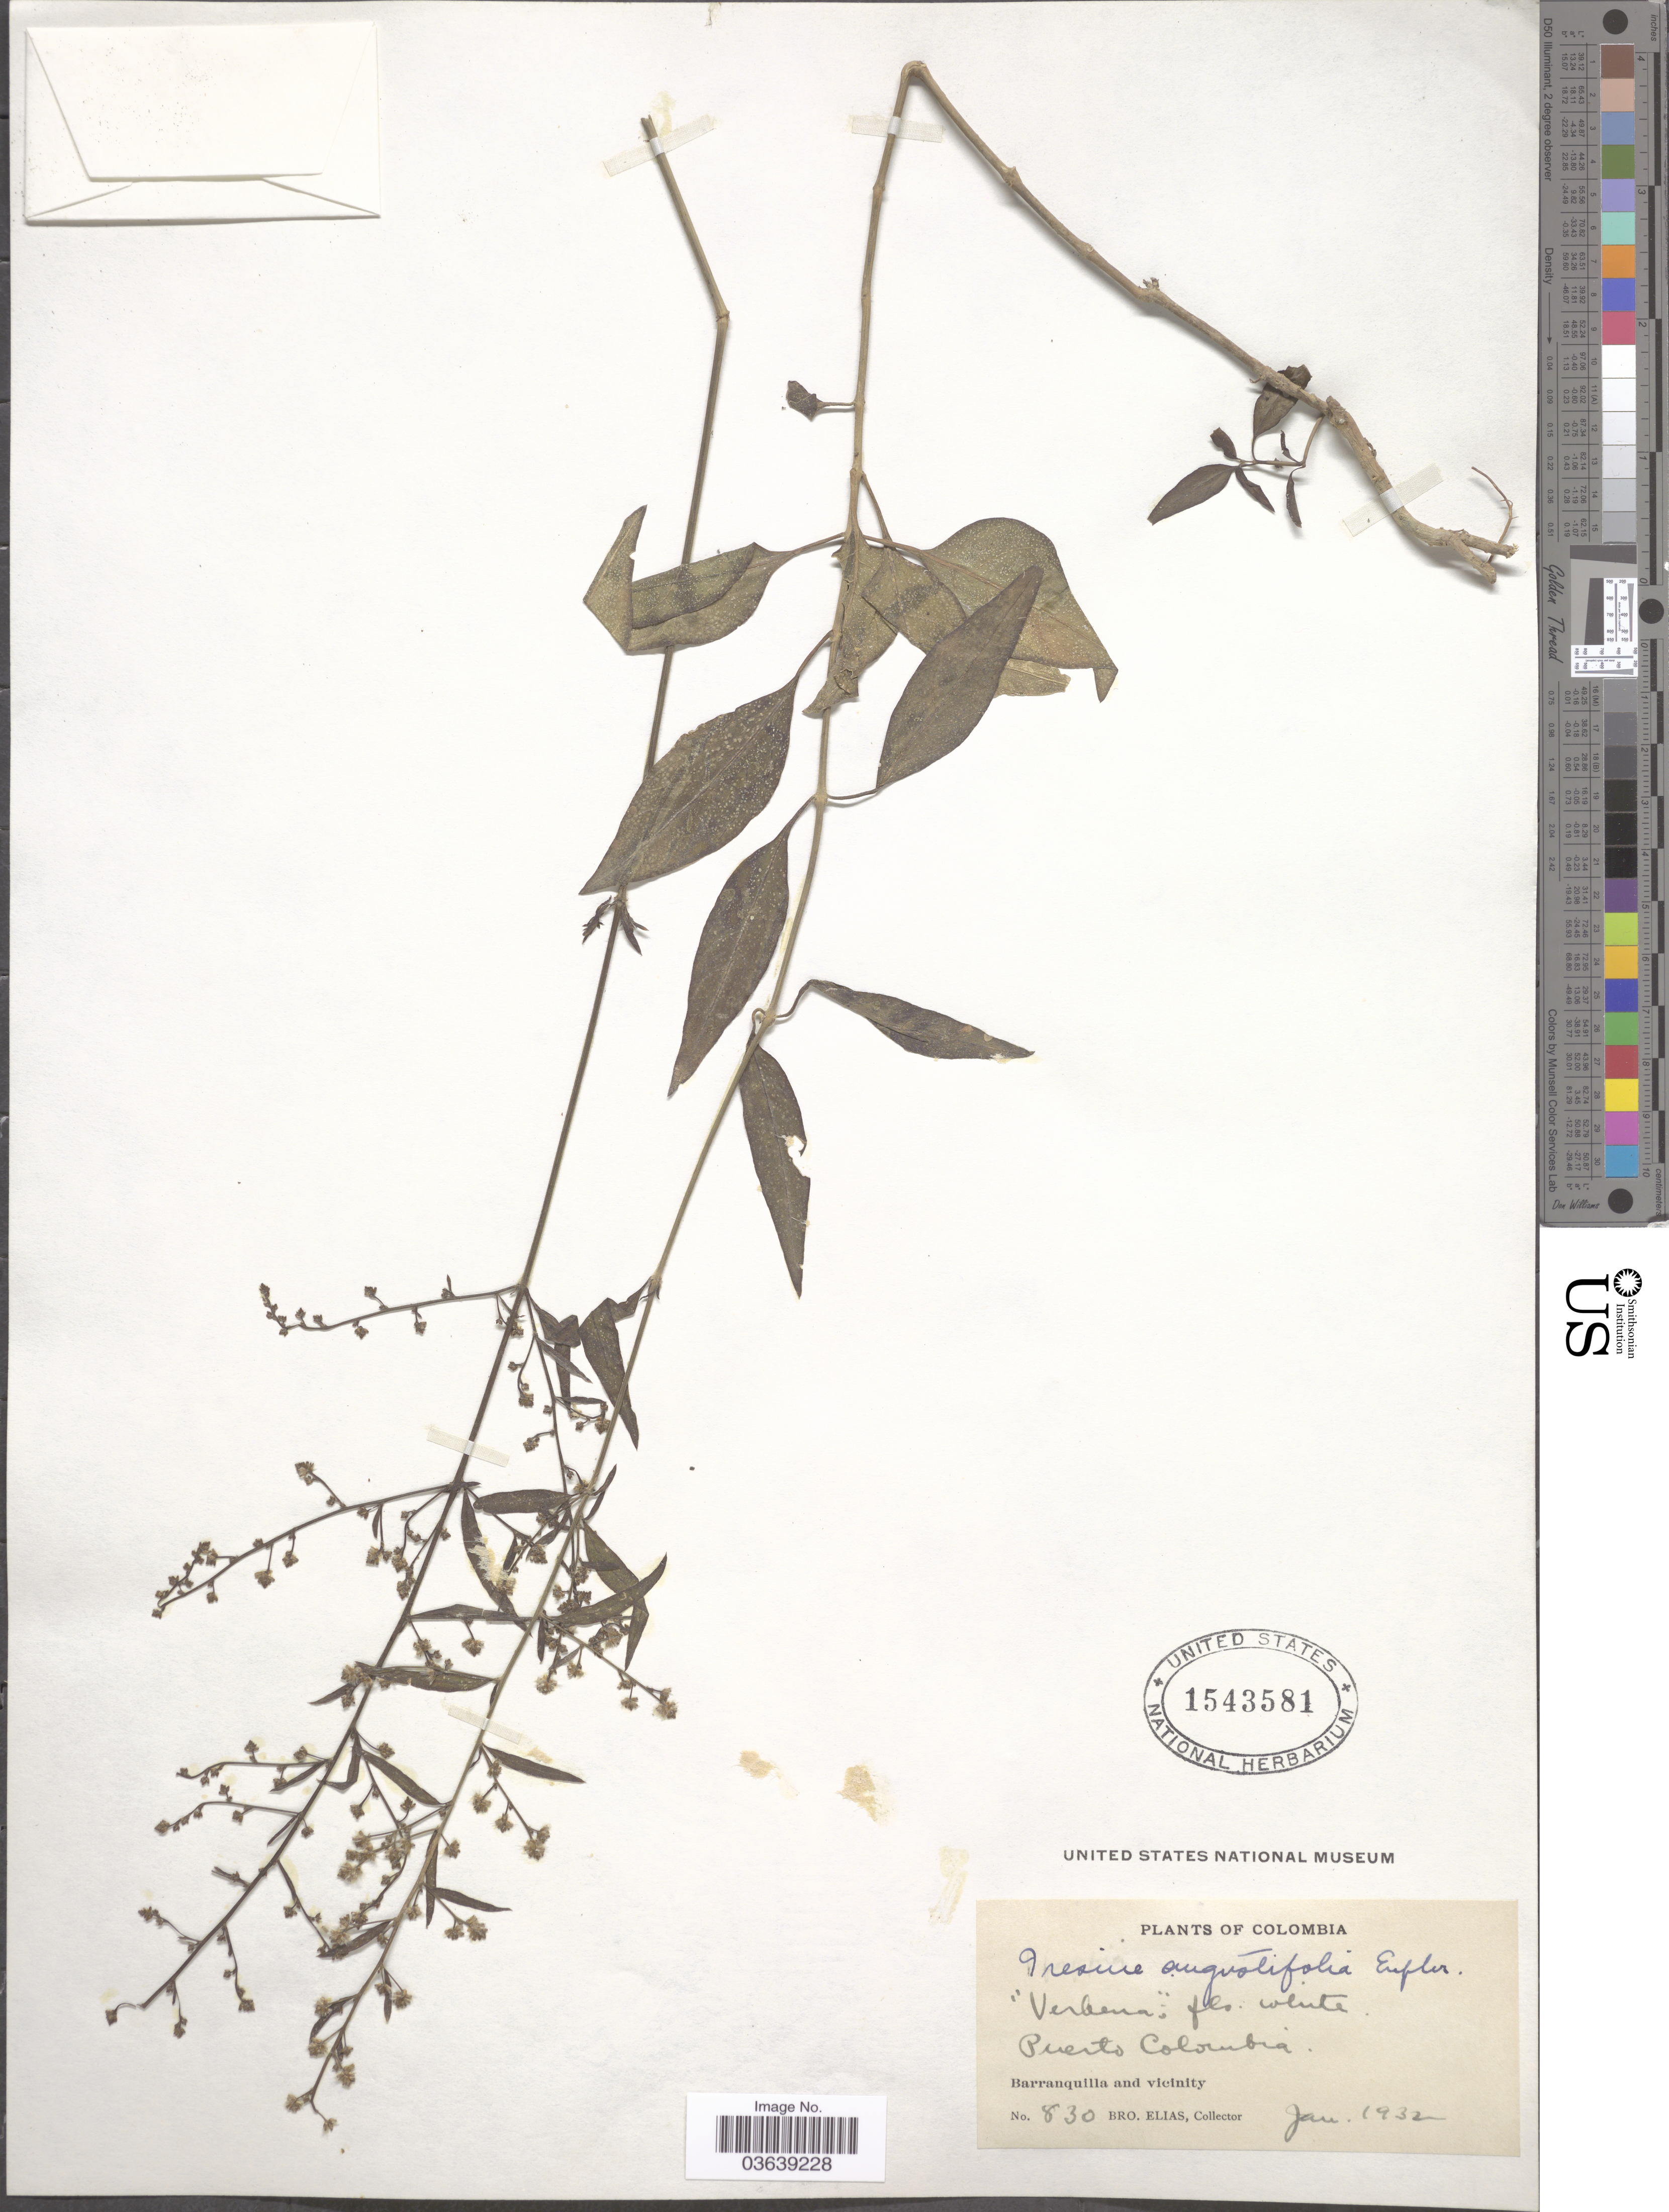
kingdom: Plantae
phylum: Tracheophyta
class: Magnoliopsida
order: Caryophyllales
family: Amaranthaceae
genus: Iresine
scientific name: Iresine angustifolia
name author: Euphrasén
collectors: Bro. Elias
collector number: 830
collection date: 1932-01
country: Colombia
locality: Puerto Colombia. Barranquilla and vicinity.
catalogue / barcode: US 1543581